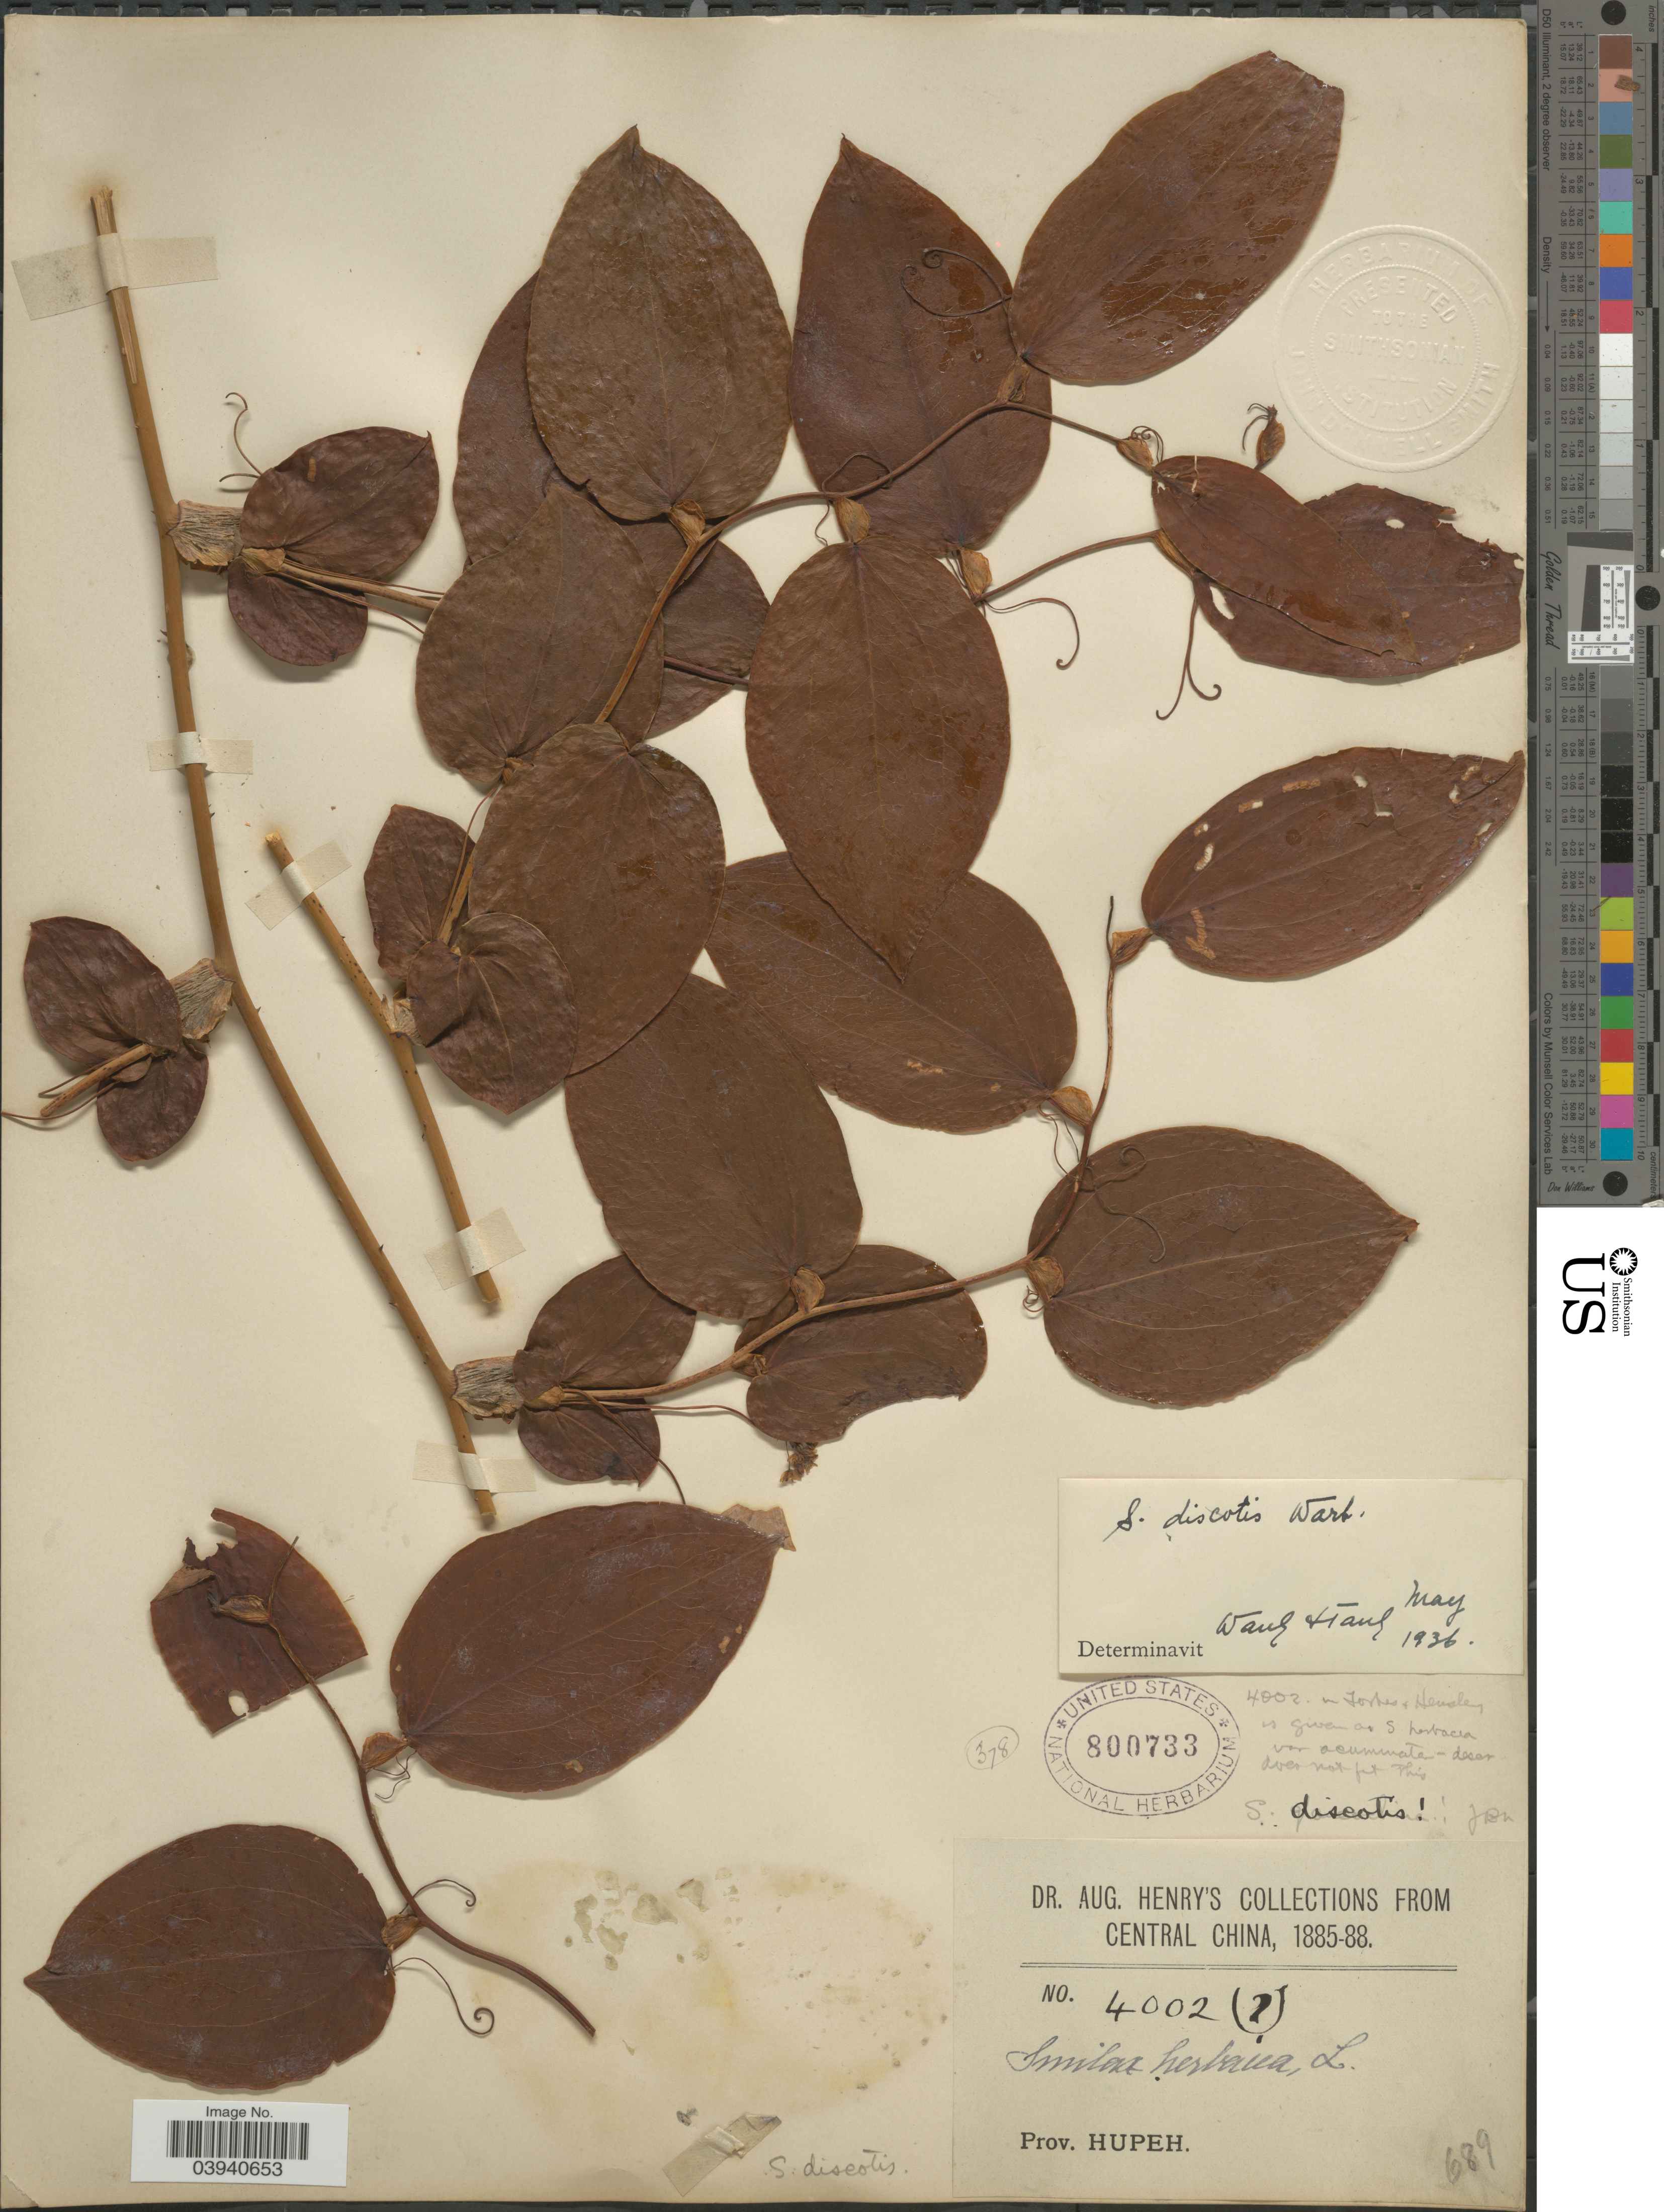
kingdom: Plantae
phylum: Tracheophyta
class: Liliopsida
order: Liliales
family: Smilacaceae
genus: Smilax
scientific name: Smilax discotis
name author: Warb.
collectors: A. Henry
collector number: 4002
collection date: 1885/1888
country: China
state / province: Hubei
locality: Central China. Prov. Hupeh.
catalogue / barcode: US 800733